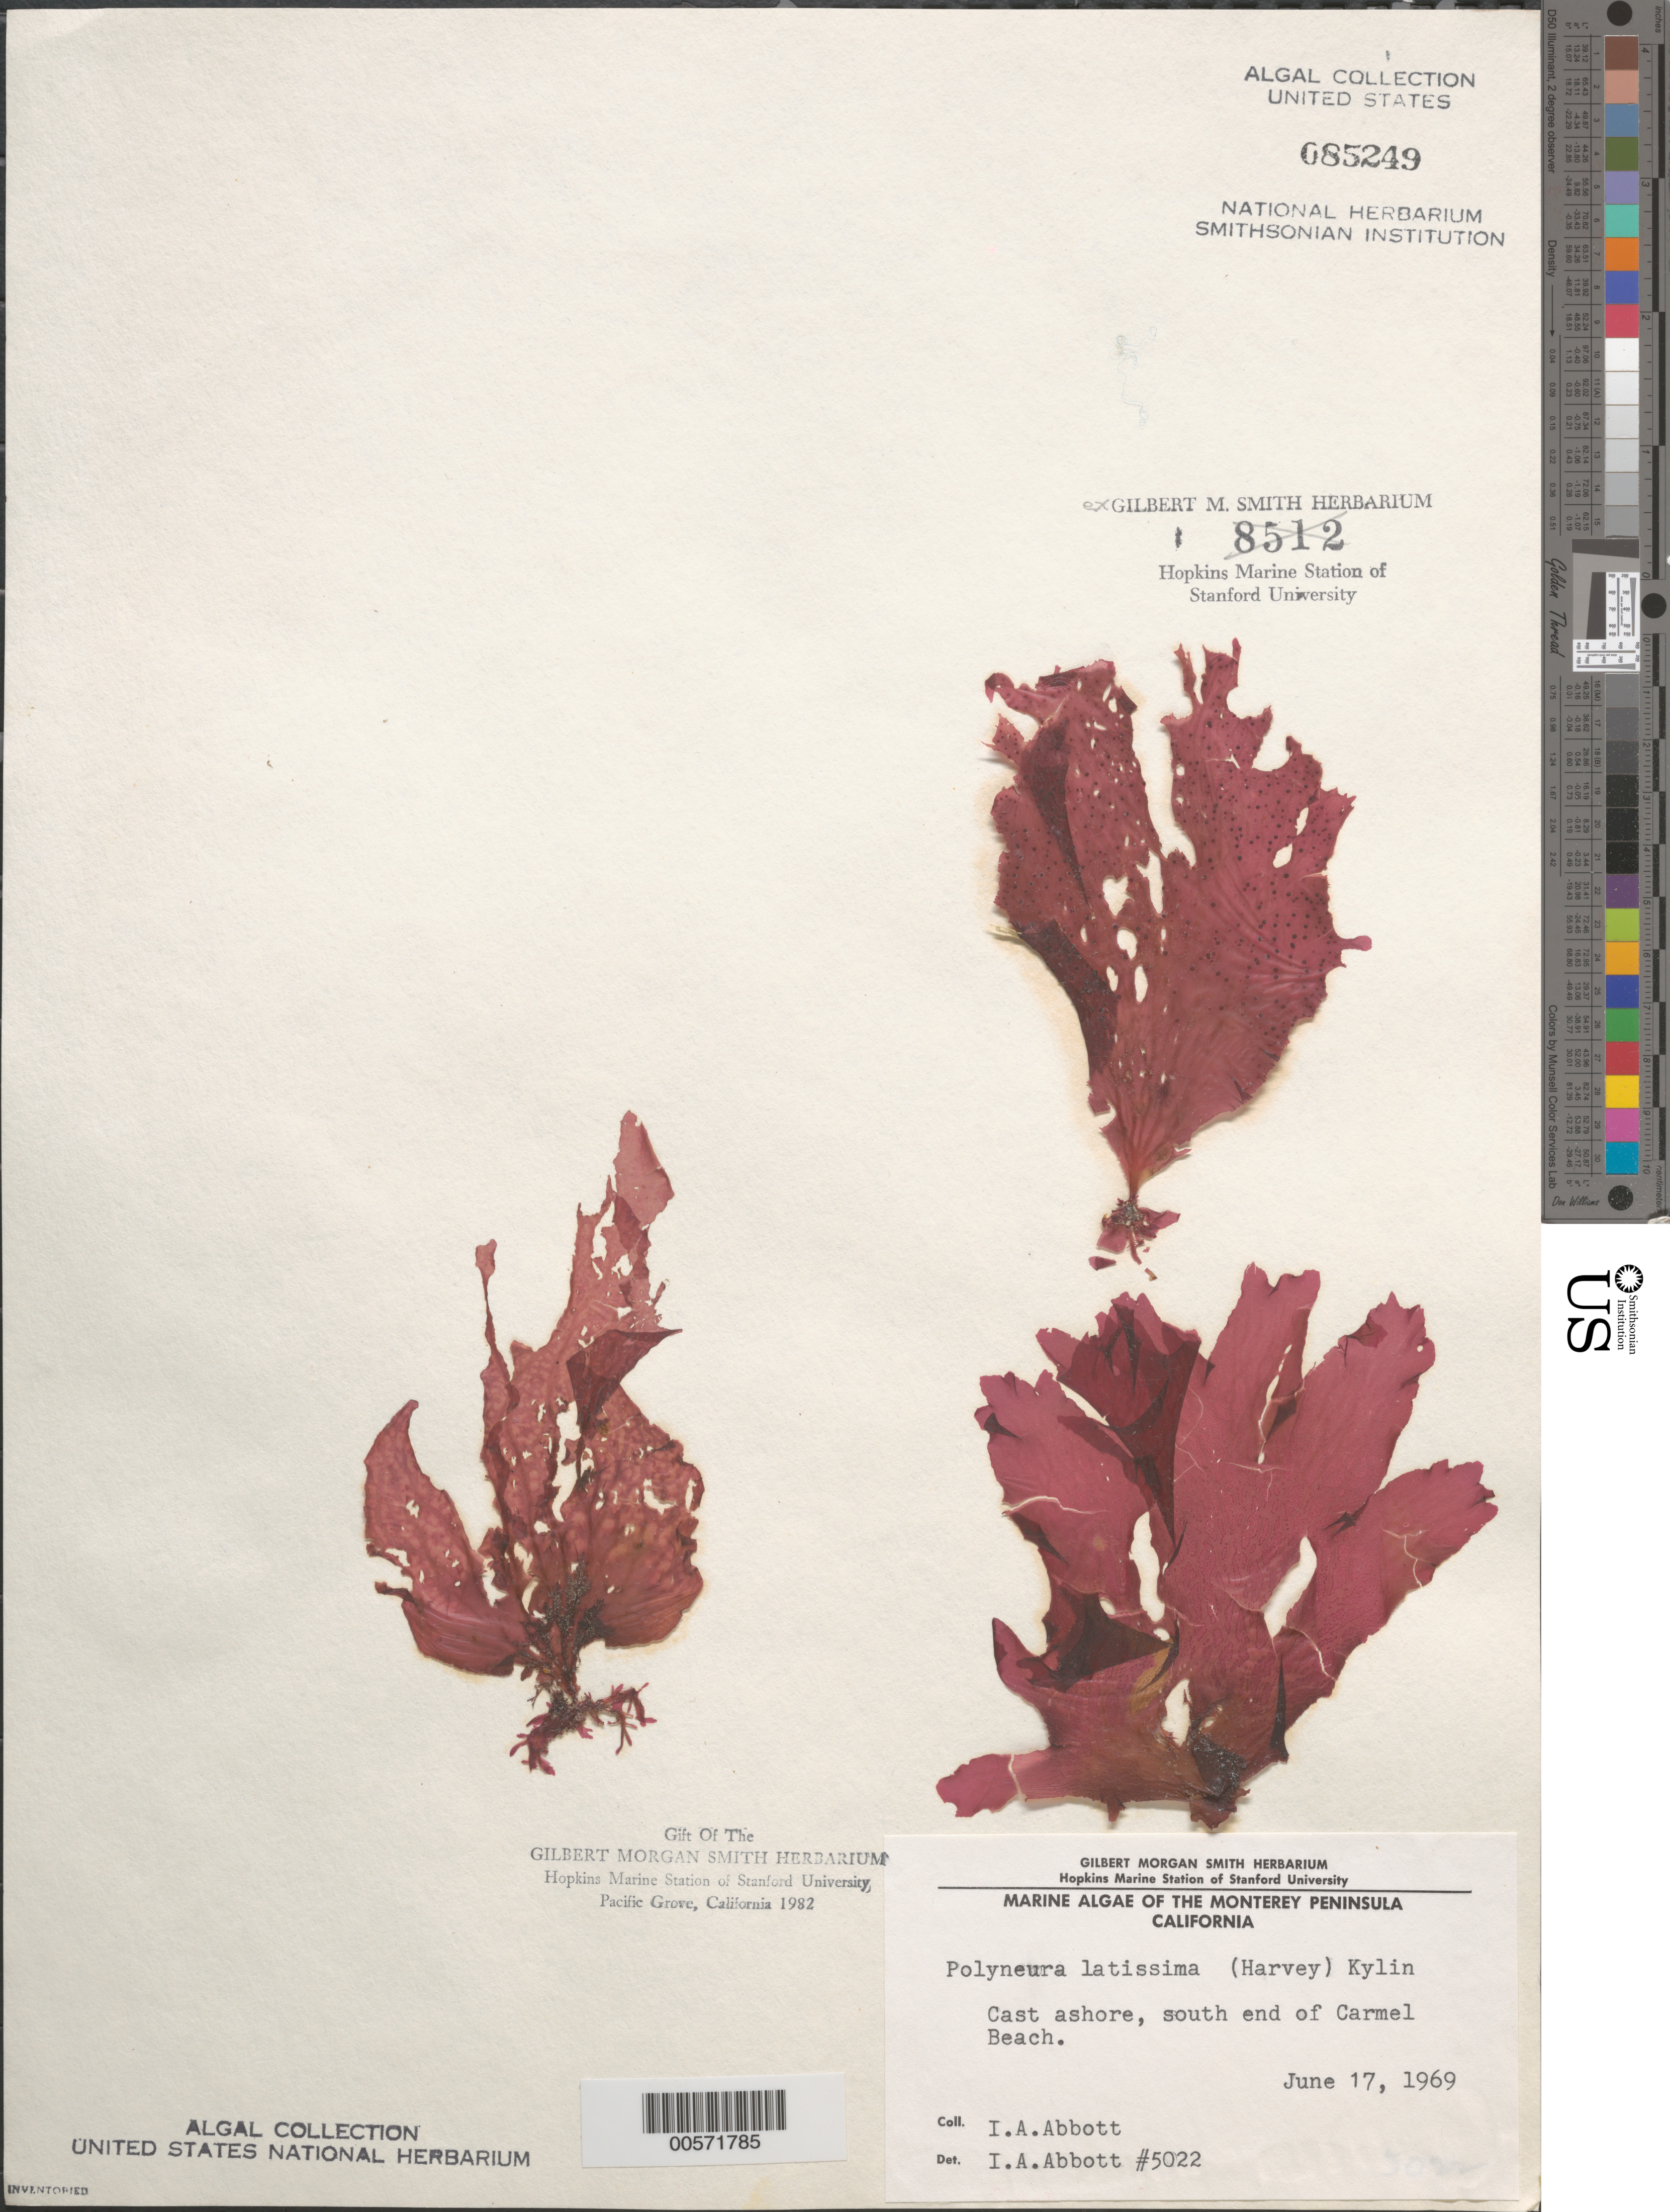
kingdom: Plantae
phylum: Rhodophyta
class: Florideophyceae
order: Ceramiales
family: Delesseriaceae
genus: Polyneura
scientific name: Polyneura latissima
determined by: Abbott, Isabella A.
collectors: I. A. Abbott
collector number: IAA 5022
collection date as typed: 17 Jun 1969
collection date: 1969-06-17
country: United States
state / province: California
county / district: Monterey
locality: Carmel Beach, south end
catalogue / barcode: US 85249